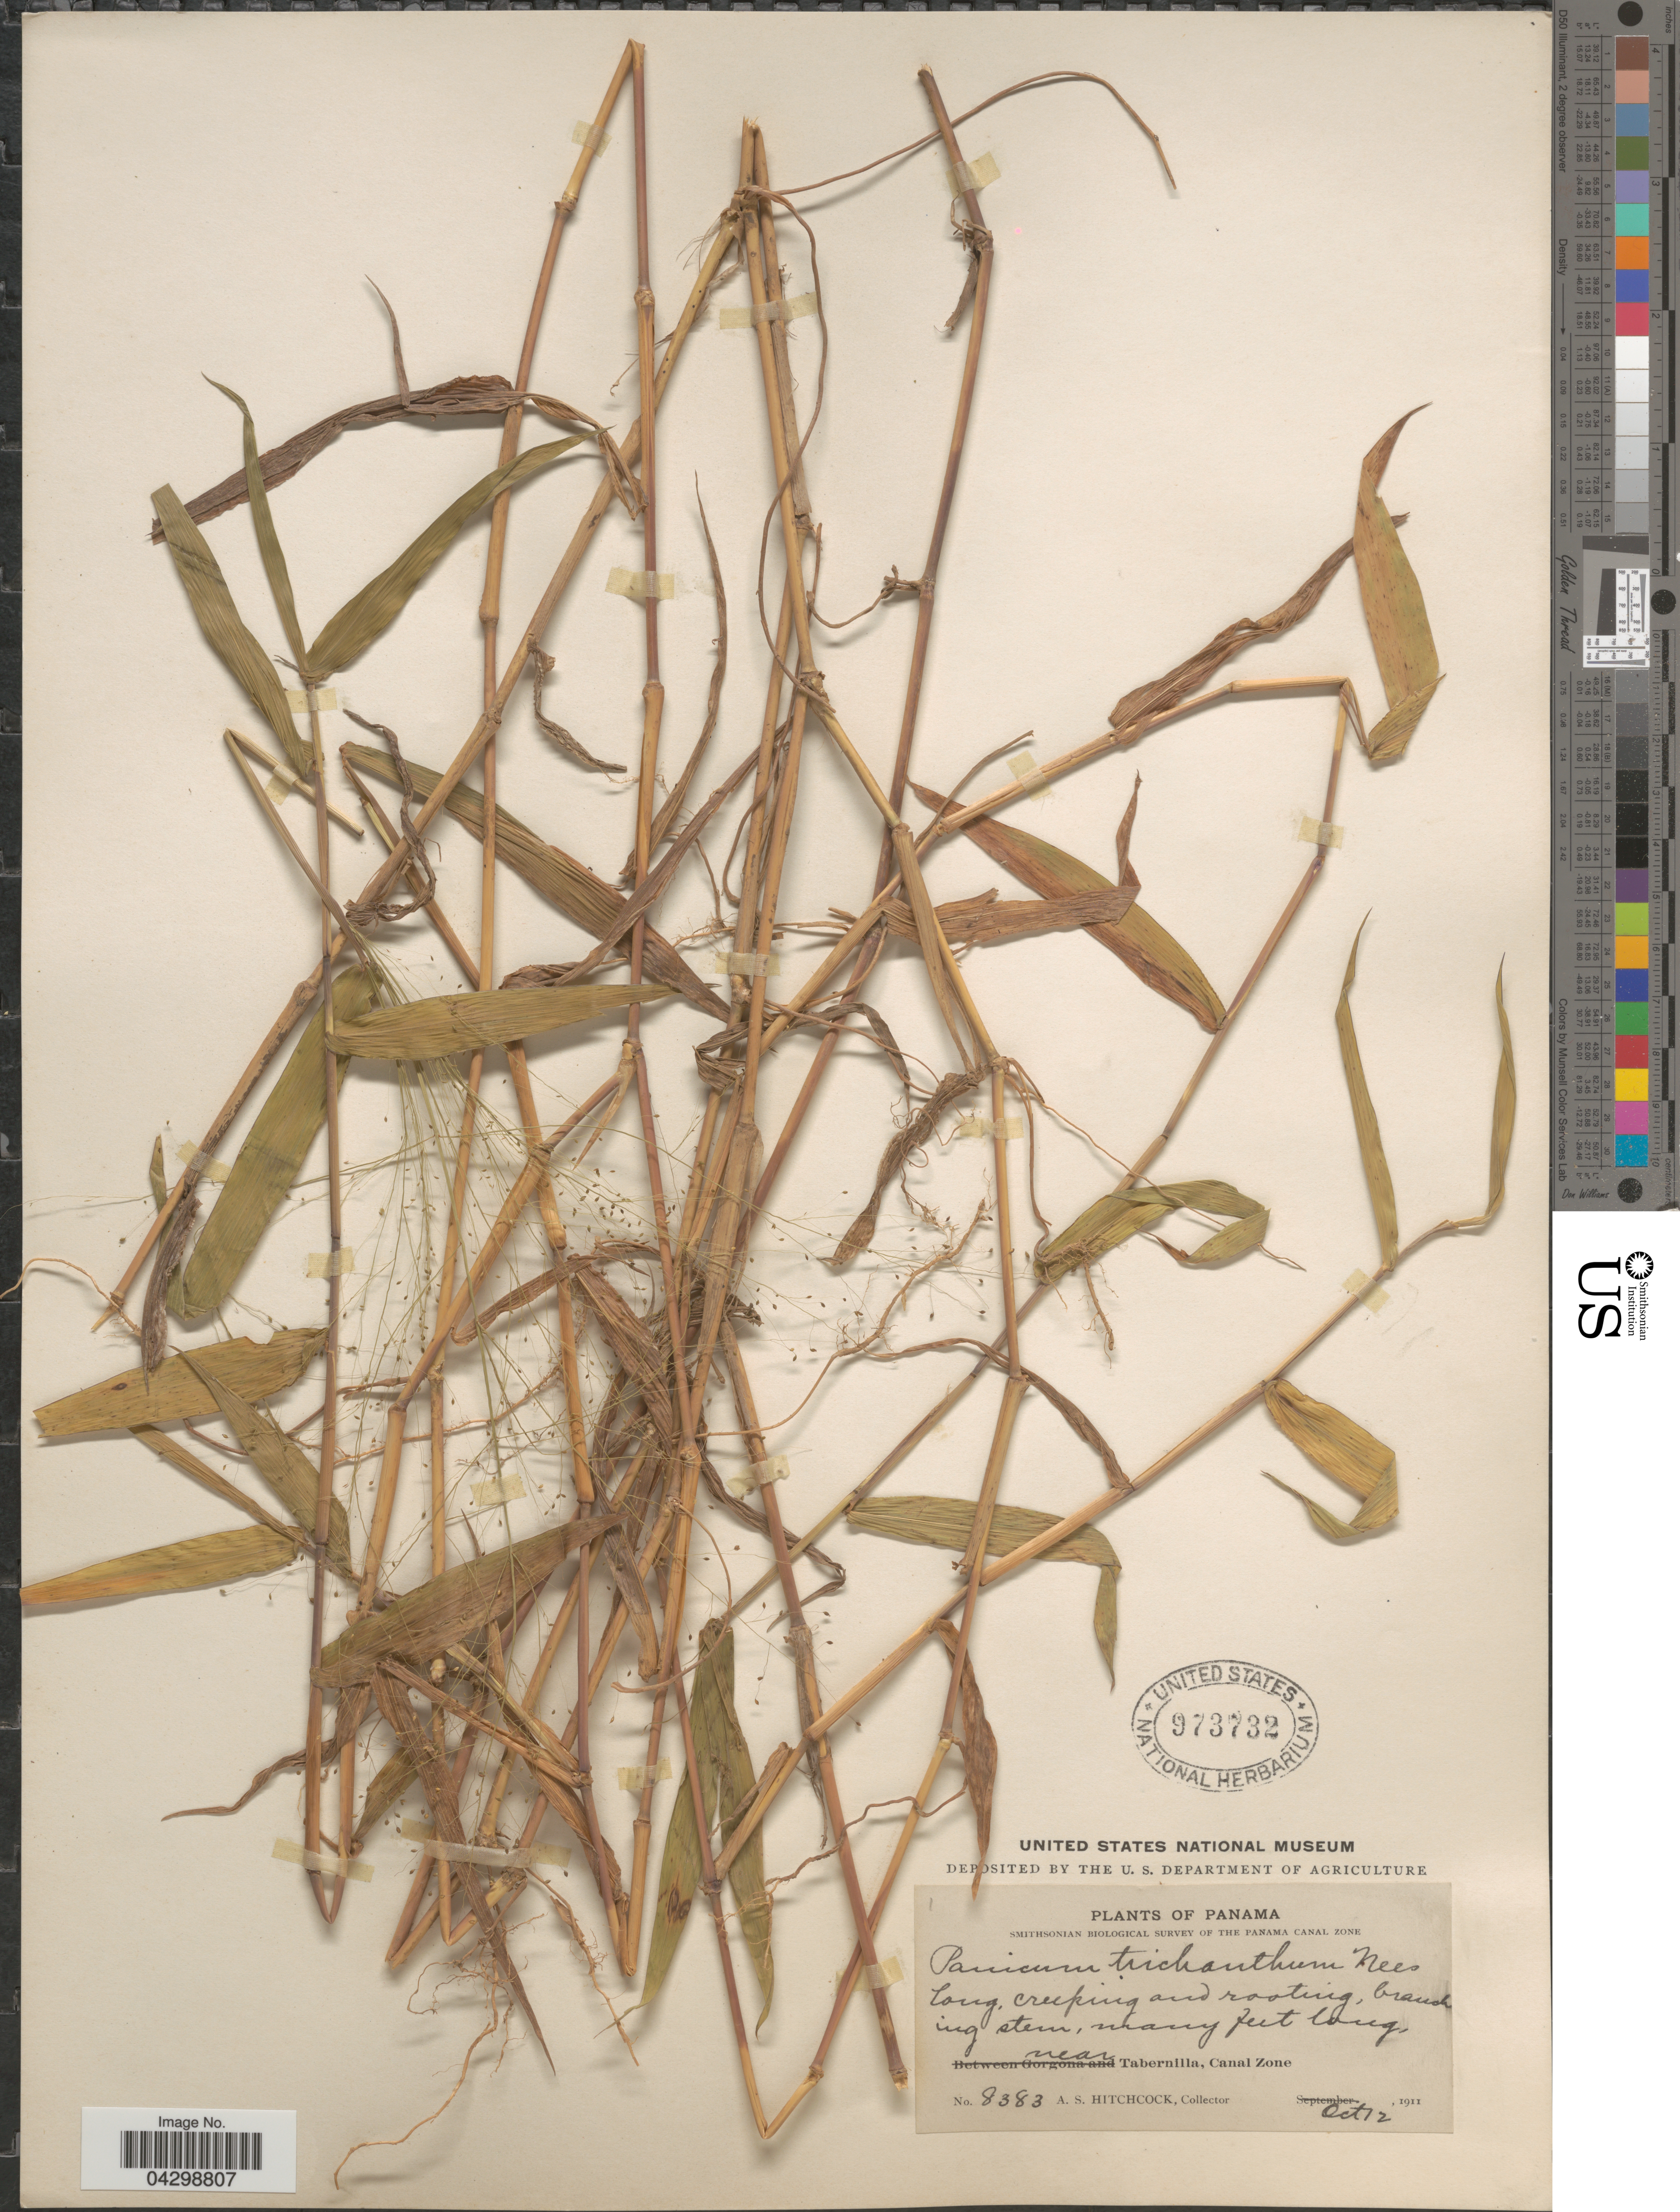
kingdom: Plantae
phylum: Tracheophyta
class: Liliopsida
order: Poales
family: Poaceae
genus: Panicum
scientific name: Panicum trichanthum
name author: Nees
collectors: A. S. Hitchcock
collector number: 8383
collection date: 1911-10-12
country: Panama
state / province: Colón / Panamá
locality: Smithsonian Biological Survey of the Panama Canal Zone. Near Tabernilla, Canal Zone.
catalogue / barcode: US 973732